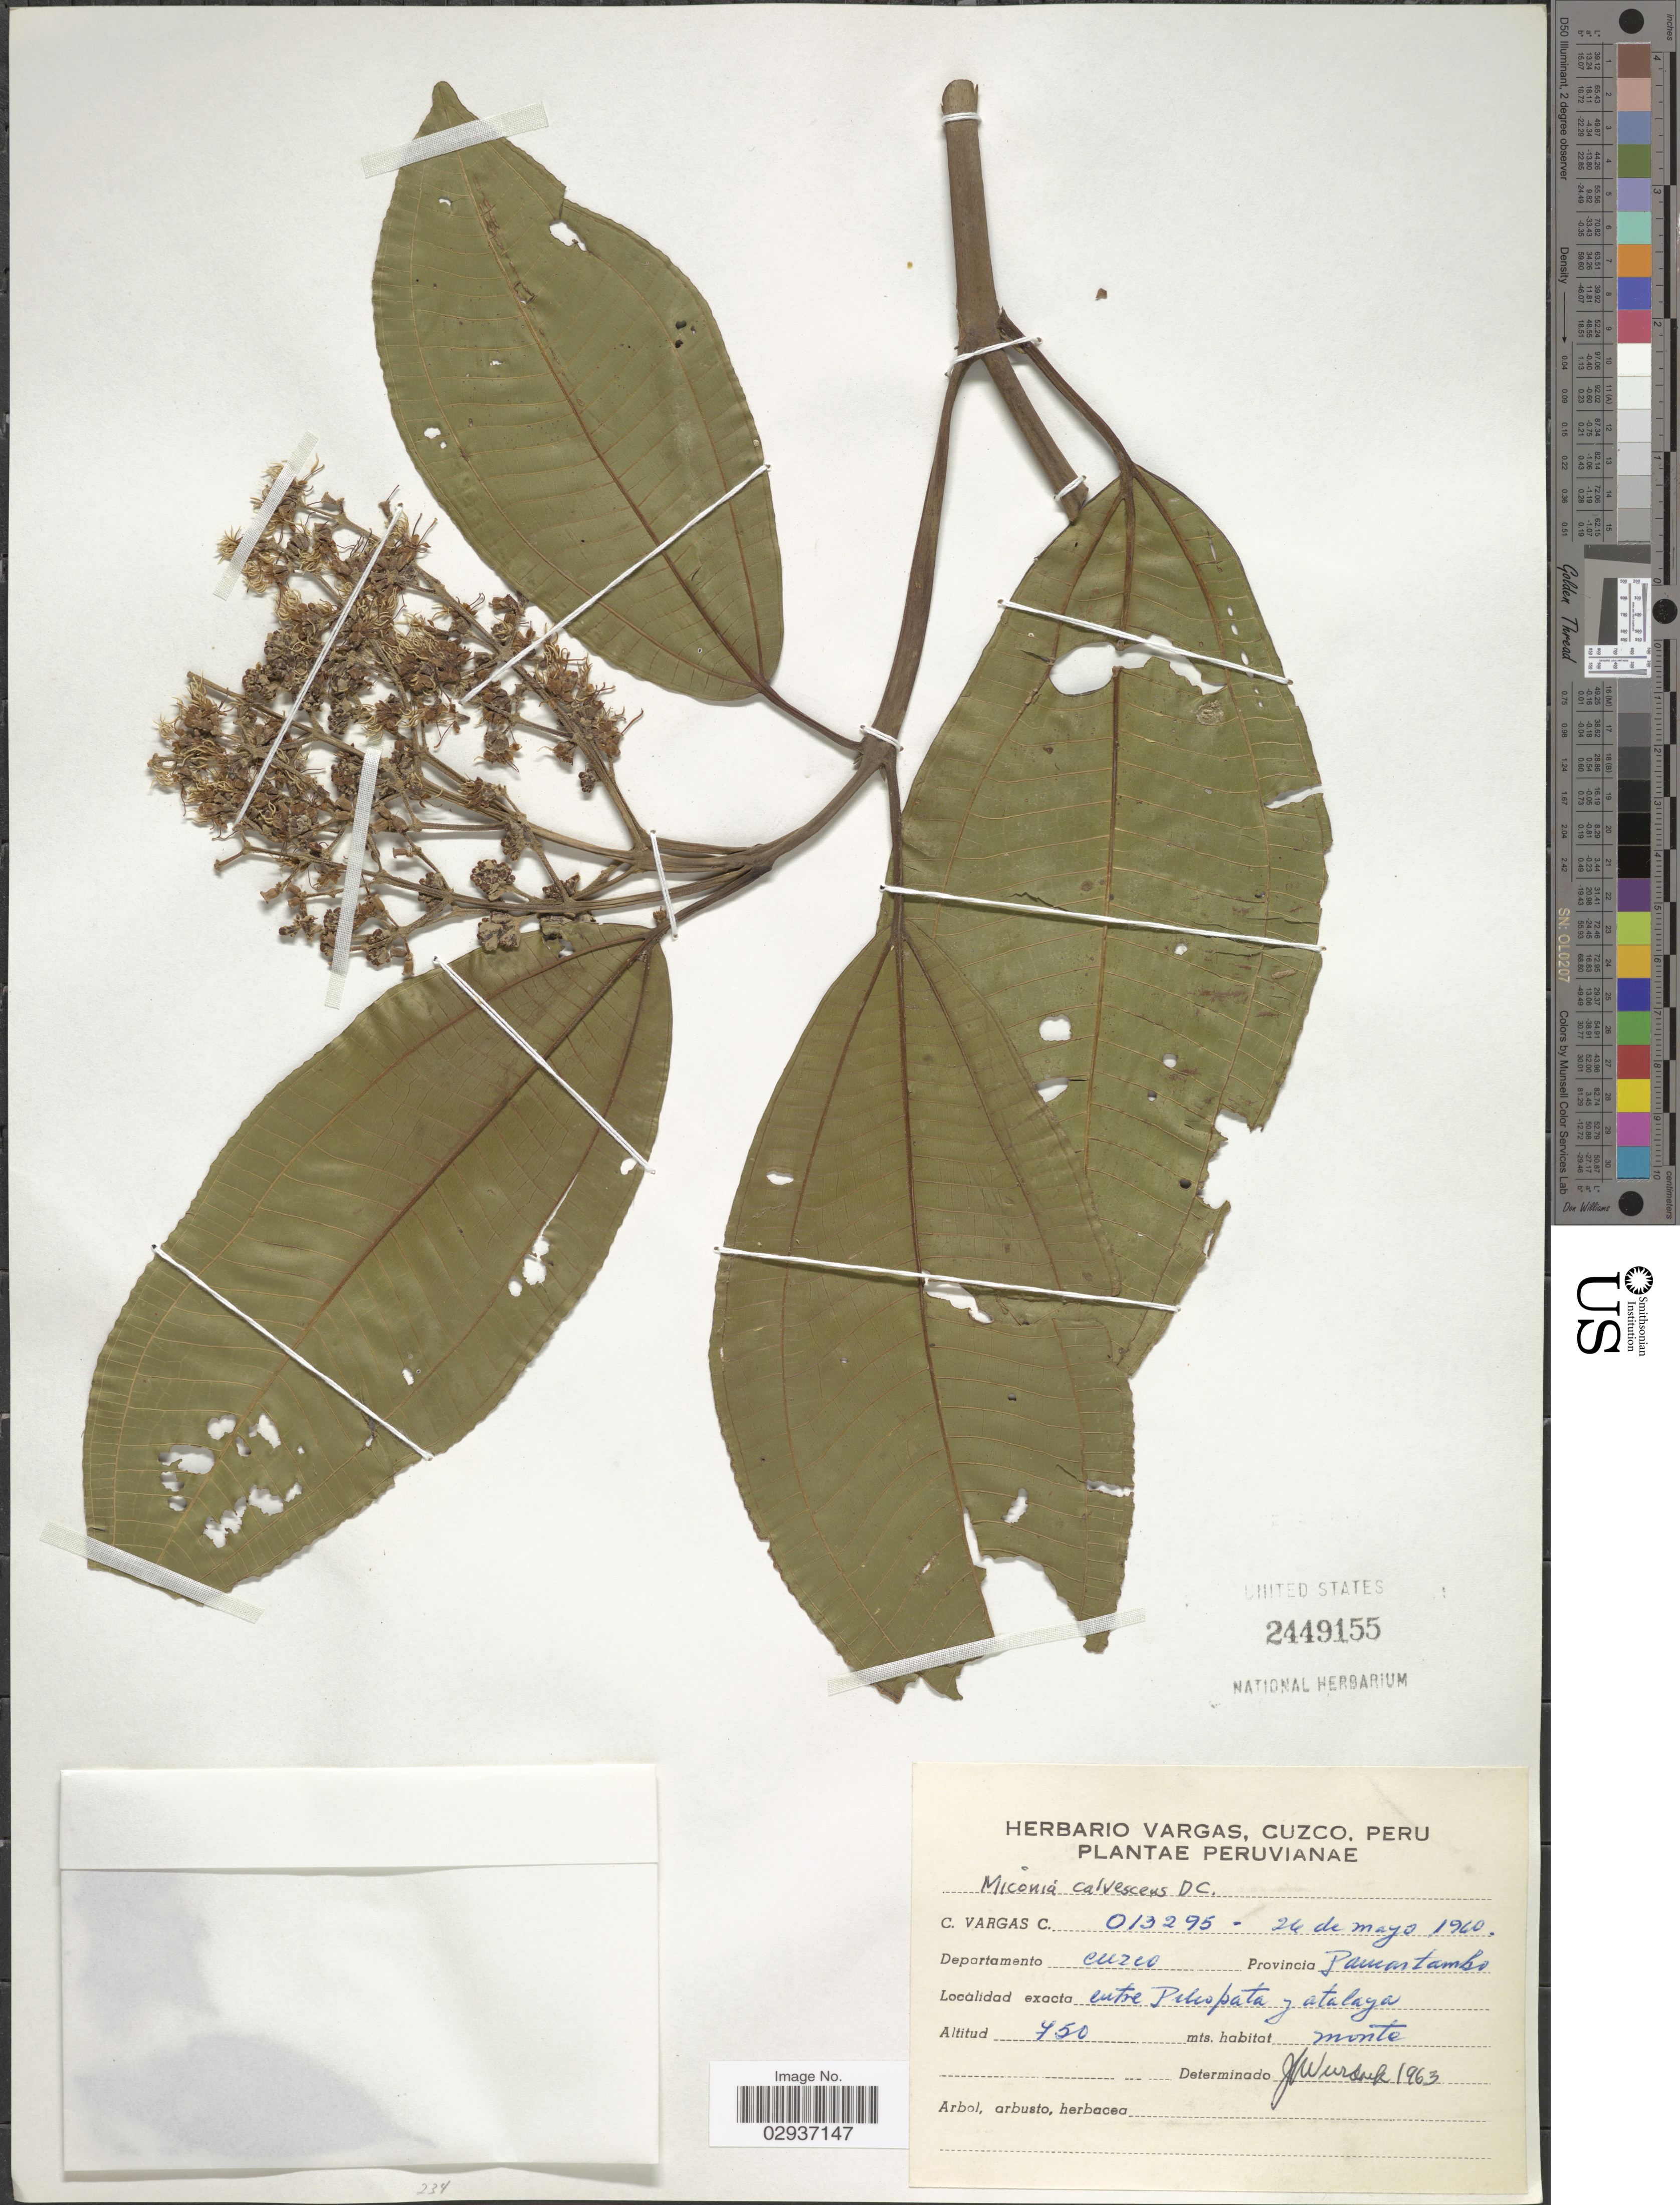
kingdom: Plantae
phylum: Tracheophyta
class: Magnoliopsida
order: Myrtales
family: Melastomataceae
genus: Miconia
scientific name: Miconia calvescens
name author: DC.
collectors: C. Vargas Calderón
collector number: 013295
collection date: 1960-05-26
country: Peru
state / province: Cusco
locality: Departamento Cuzco. Provincia Paucartambo. Entre Pilcopata Jatalaya.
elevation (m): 750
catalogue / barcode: US 2449155